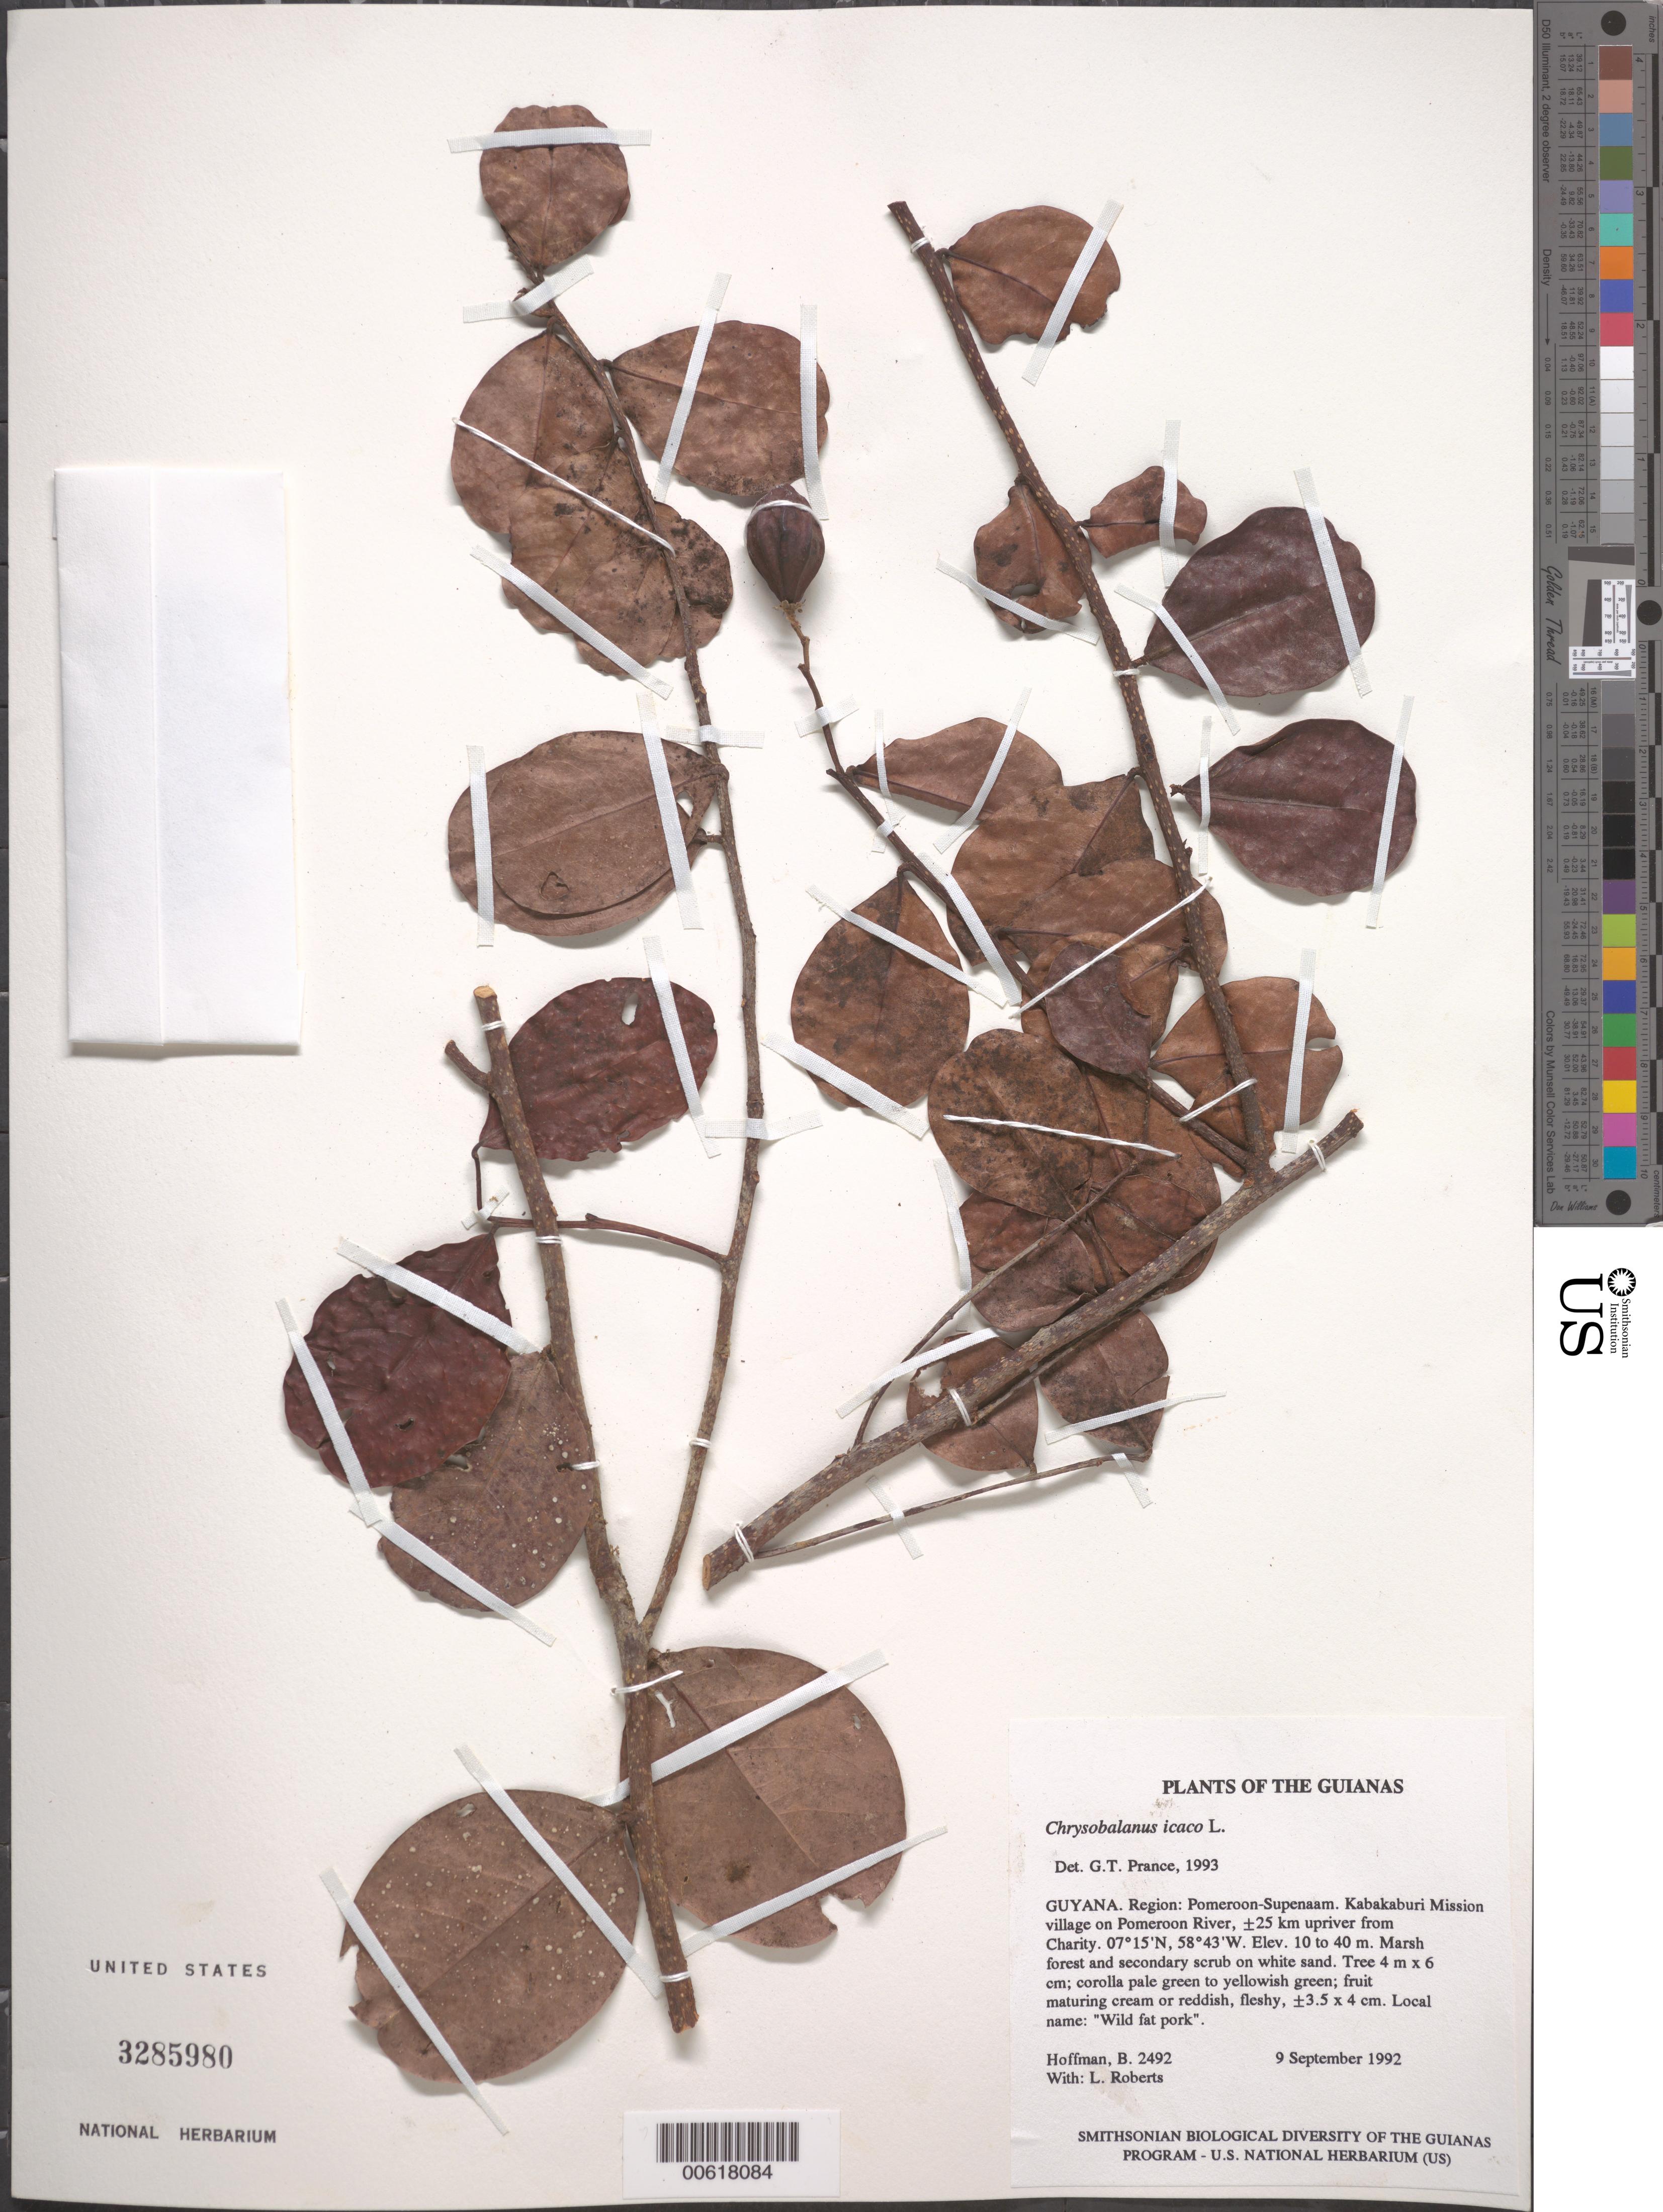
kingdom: Plantae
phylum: Tracheophyta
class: Magnoliopsida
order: Malpighiales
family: Chrysobalanaceae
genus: Chrysobalanus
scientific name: Chrysobalanus icaco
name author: L.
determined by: Prance, G. T.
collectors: B. Hoffman & L. Roberts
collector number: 2492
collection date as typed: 9 September 1992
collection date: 1992-09-09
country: Guyana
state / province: Pomeroon-Supenaam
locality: Kabakaburi Mission village, on Pomeroon River, ±25 km upriver from Charity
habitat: Marsh forest and secondary scrub on white sand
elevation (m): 10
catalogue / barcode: US 3285980